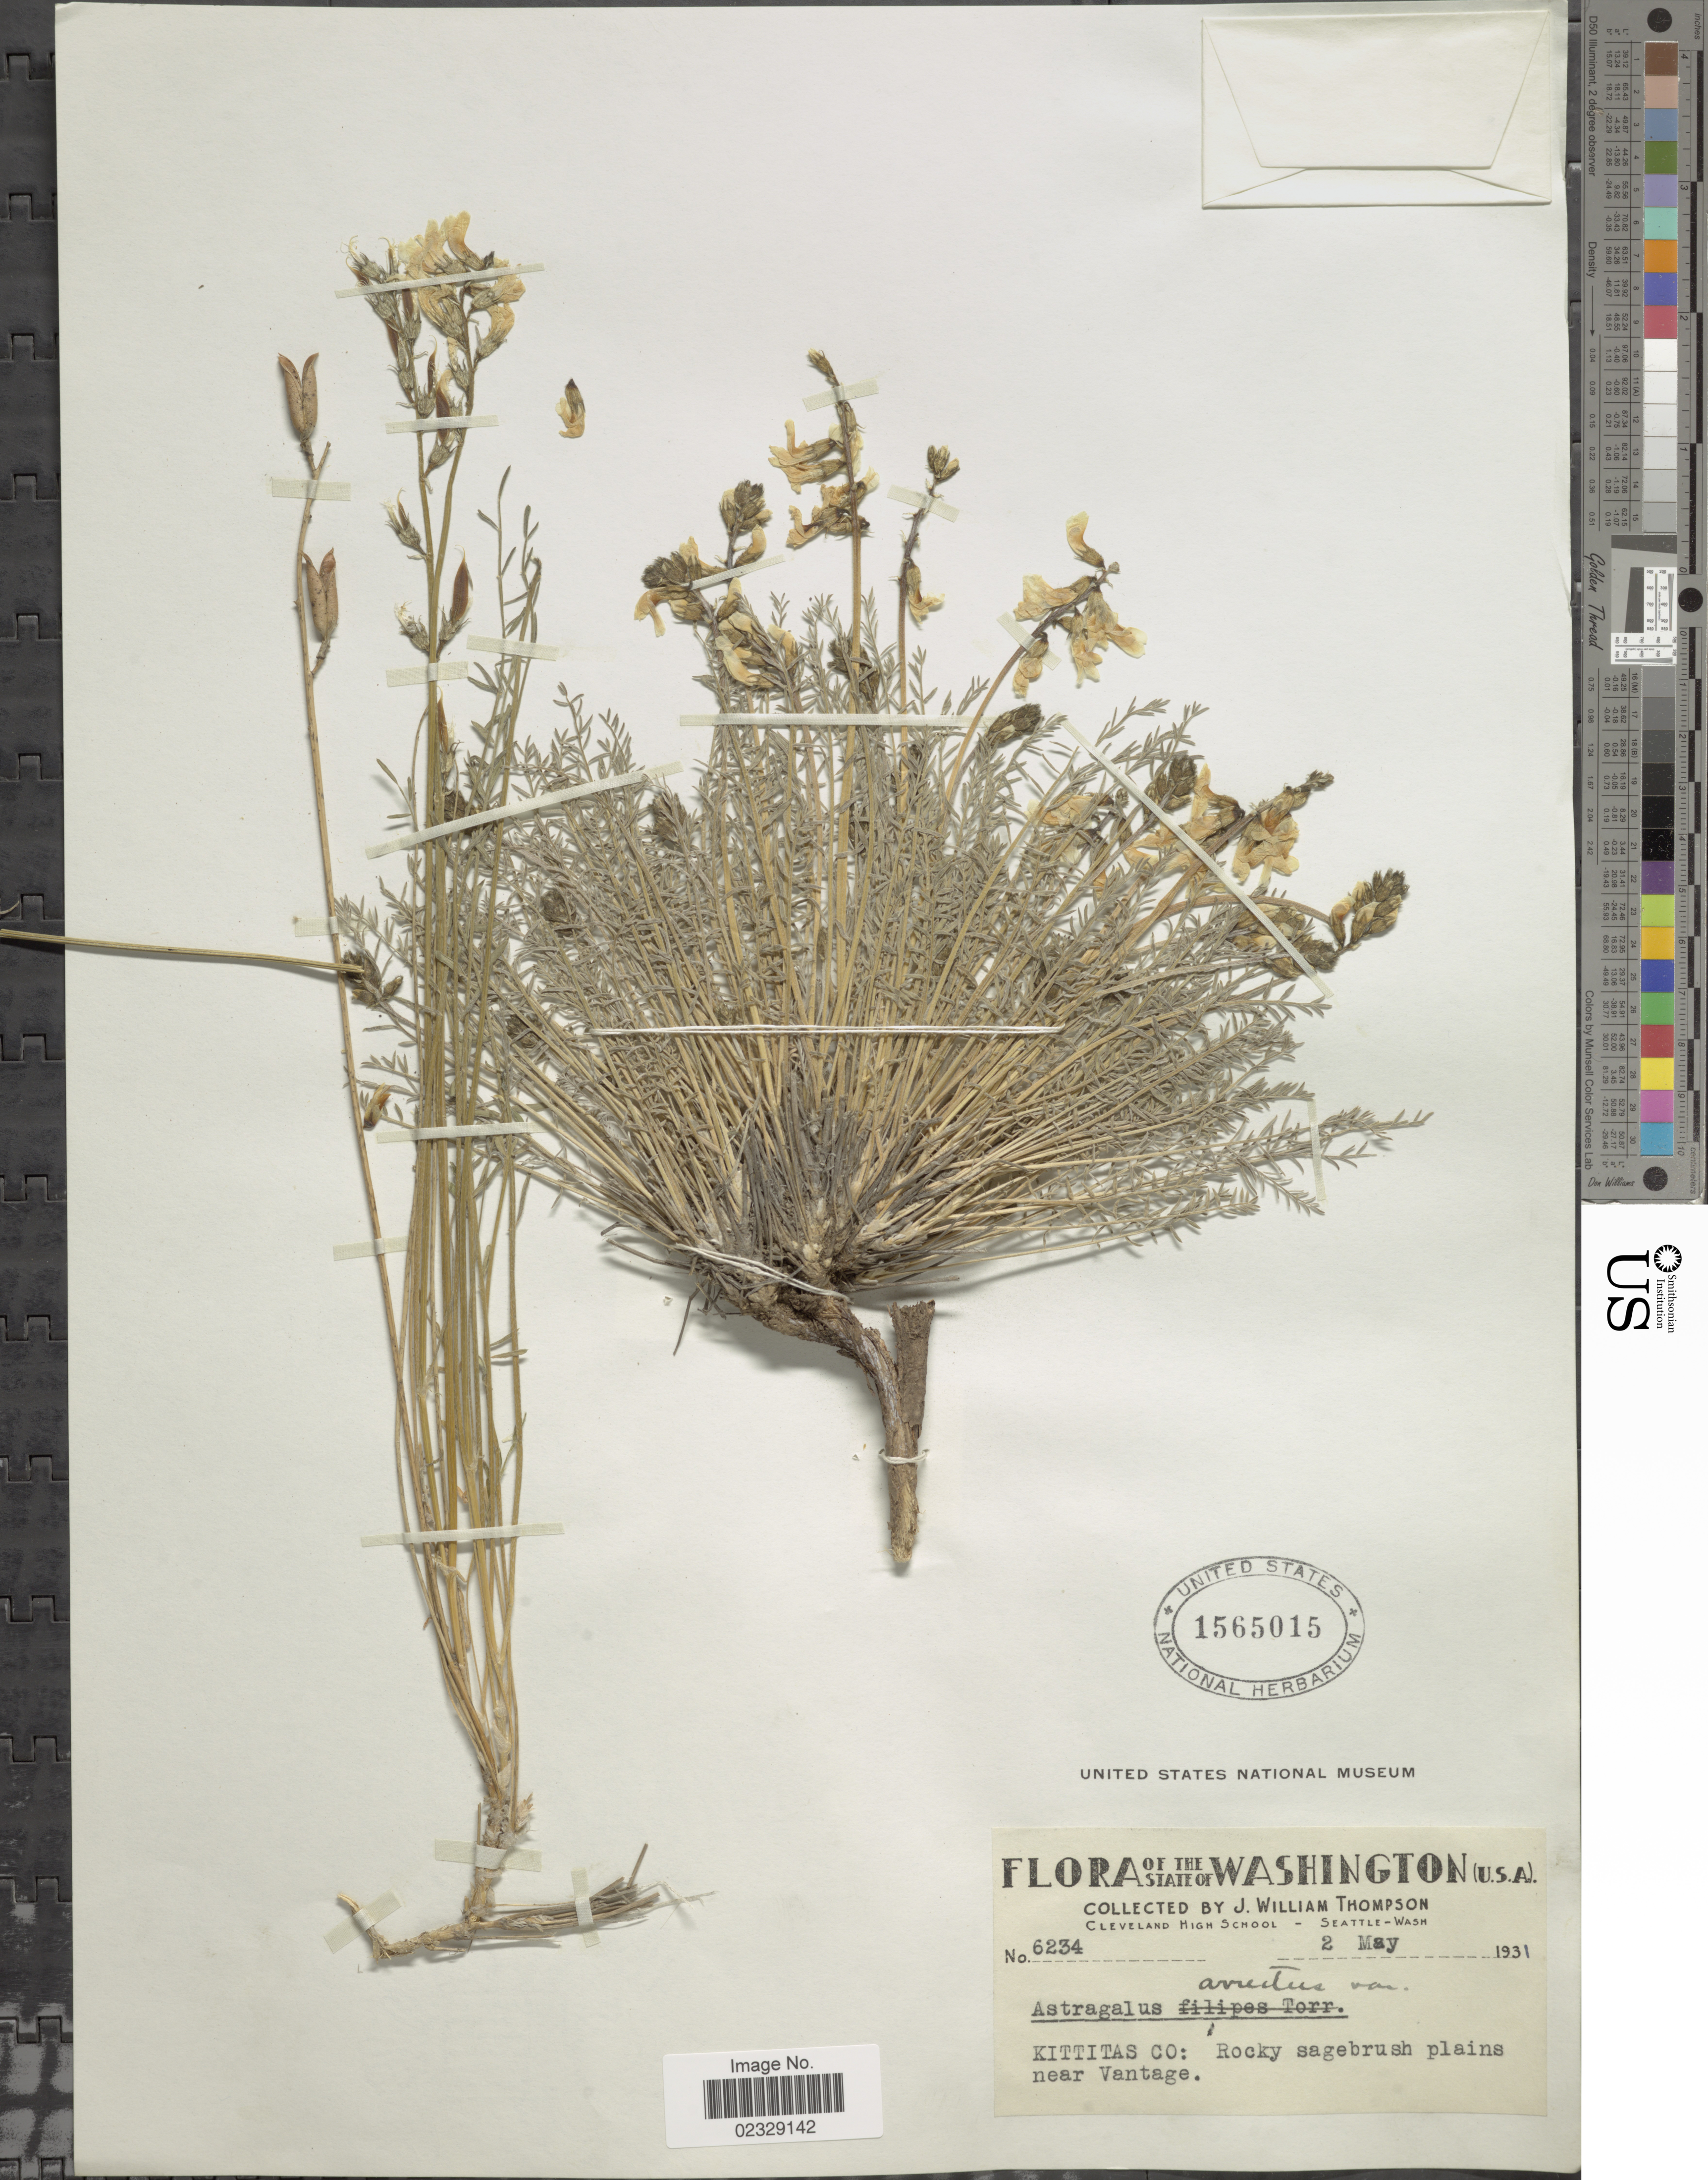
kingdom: Plantae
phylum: Tracheophyta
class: Magnoliopsida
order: Fabales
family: Fabaceae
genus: Astragalus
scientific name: Astragalus arrectus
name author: A. Gray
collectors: J. W. Thompson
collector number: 6234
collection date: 1931-05-02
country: United States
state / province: Washington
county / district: Kittitas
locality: Kittitas Co.: Rocky sagebrush plains near Vantage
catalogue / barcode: US 1565015